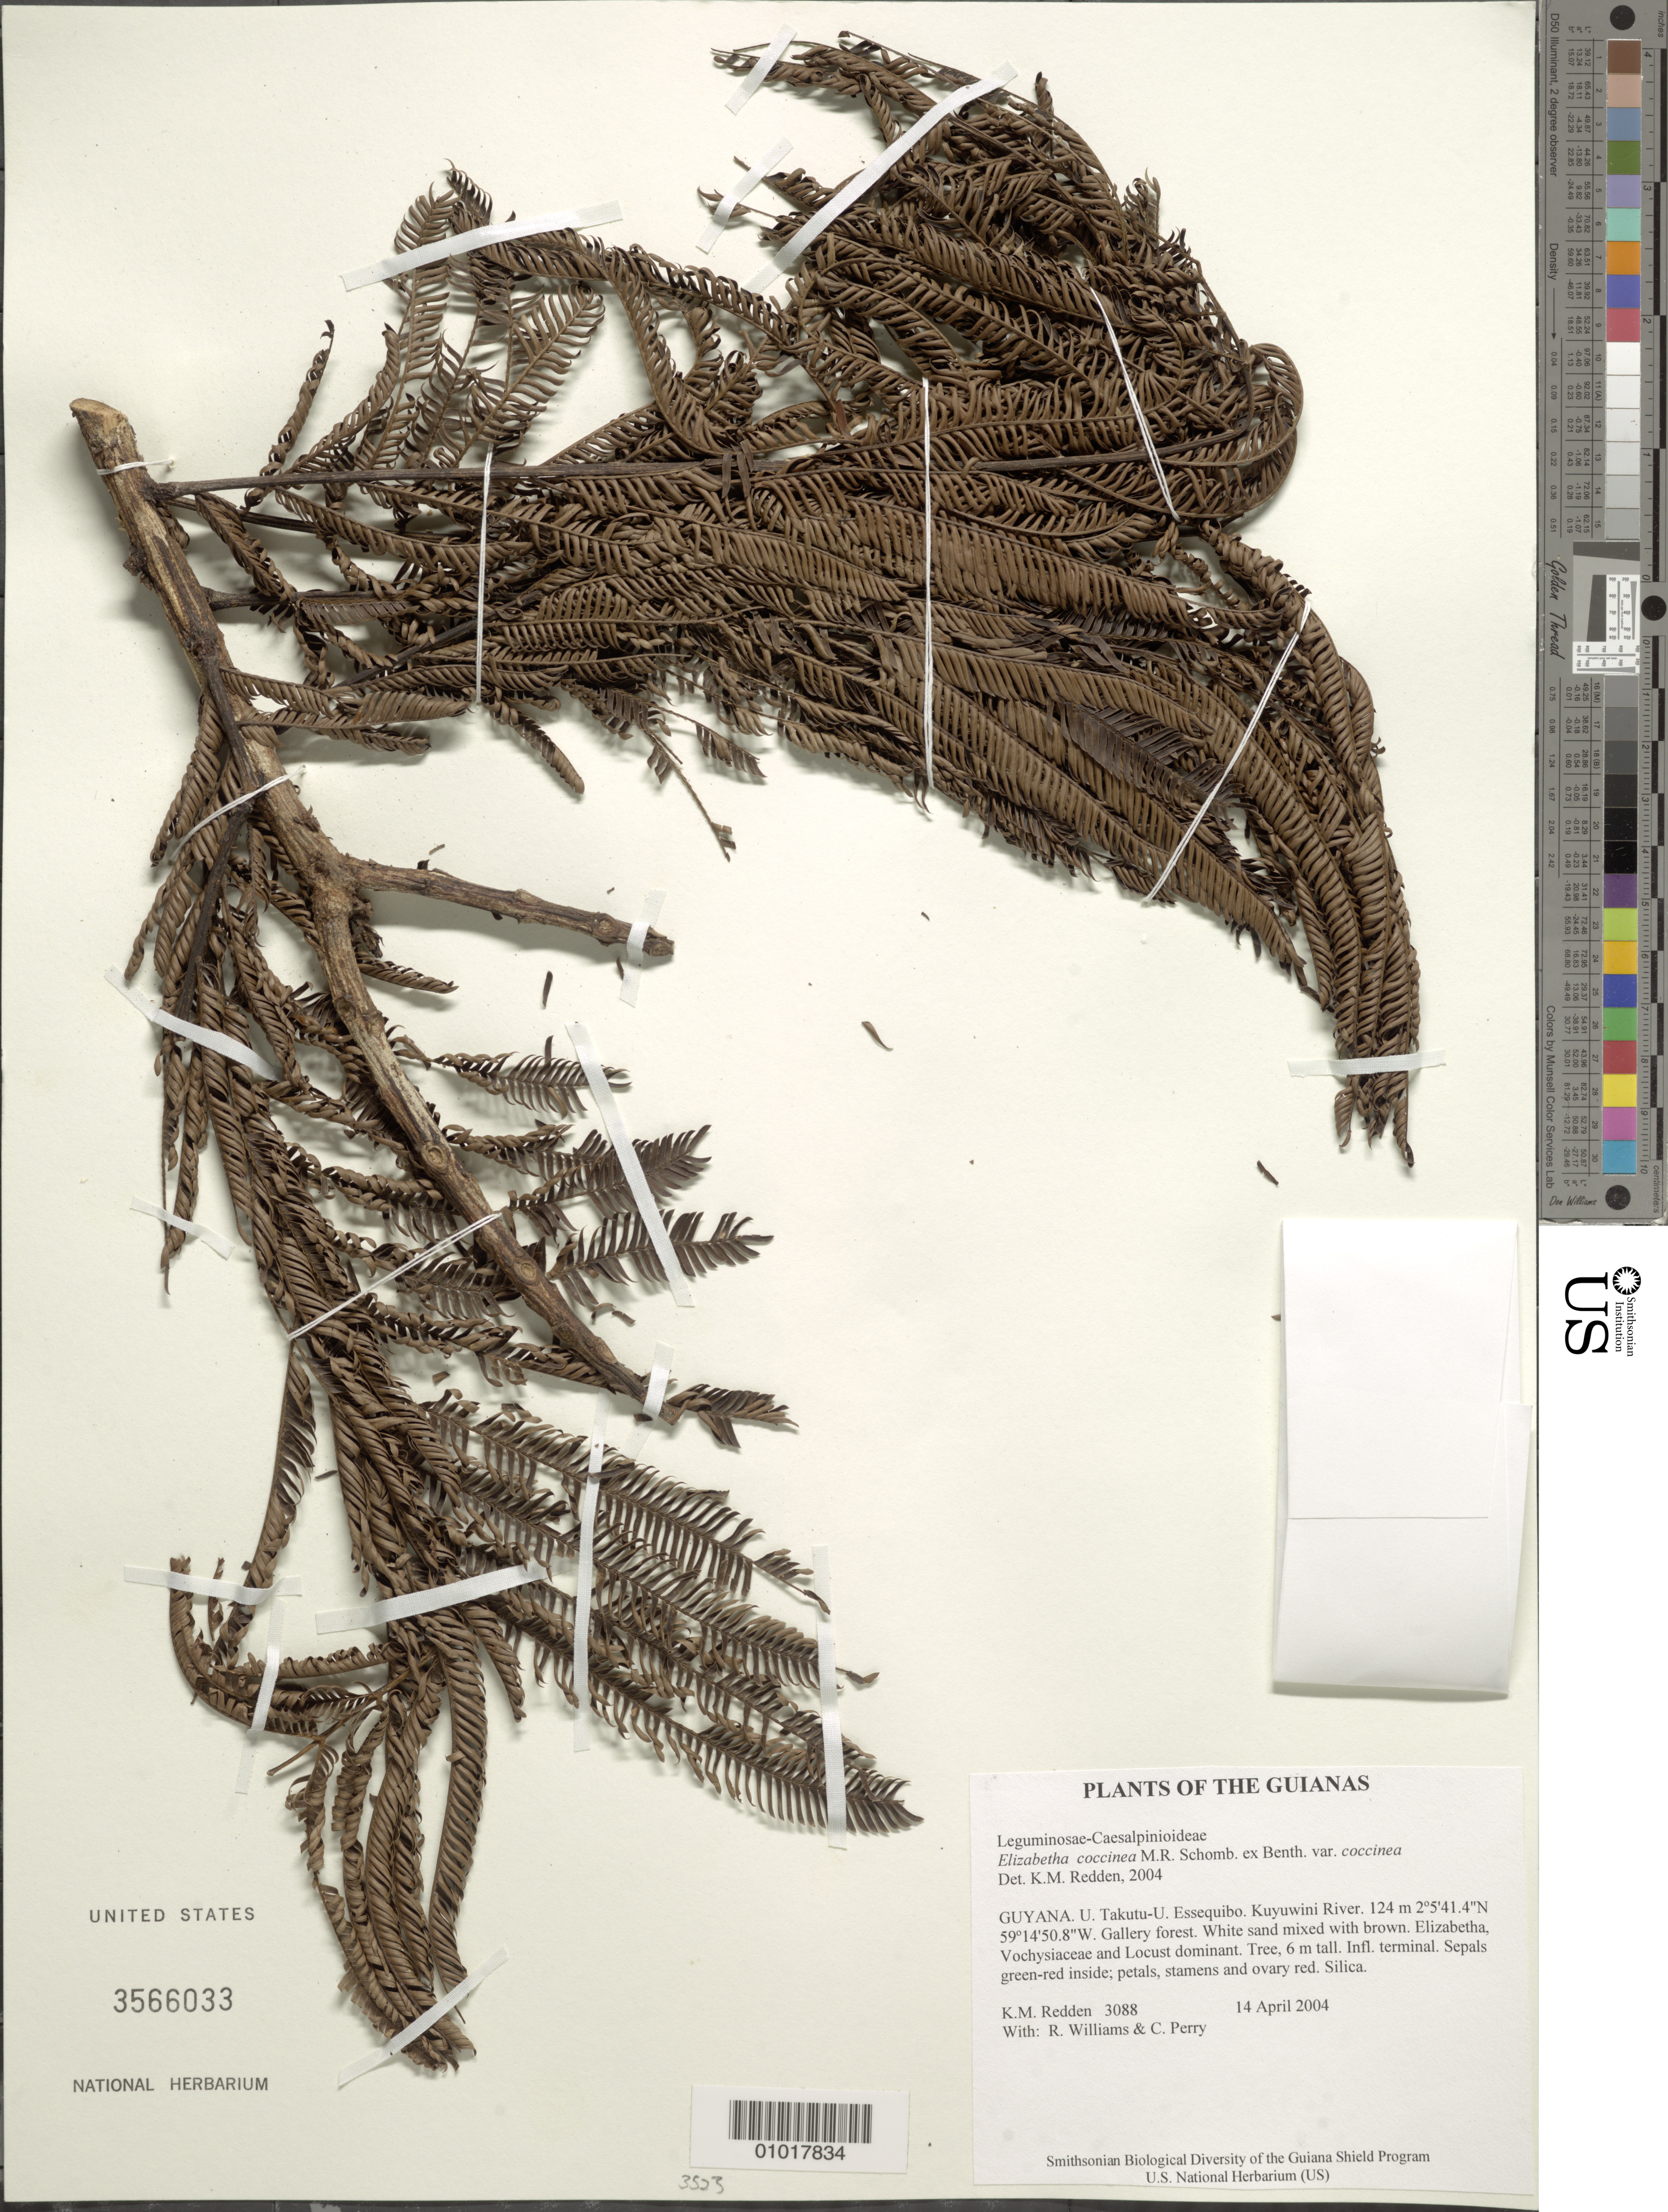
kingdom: Plantae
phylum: Tracheophyta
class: Magnoliopsida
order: Fabales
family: Fabaceae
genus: Elizabetha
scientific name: Elizabetha coccinea var. coccinea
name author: M.R. Schomb. ex Benth.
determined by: Redden, K. M.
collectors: K. M. Redden, R. Williams & C. Perry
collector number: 3088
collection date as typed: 14 April 2004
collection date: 2004-04-14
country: Guyana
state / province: U. Takutu-U. Essequibo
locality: Kuyuwini River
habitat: Gallery forest. White sand mixed with brown. Elizabetha, Vochysiaceae and Locust dominant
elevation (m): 124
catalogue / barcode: US 3566033